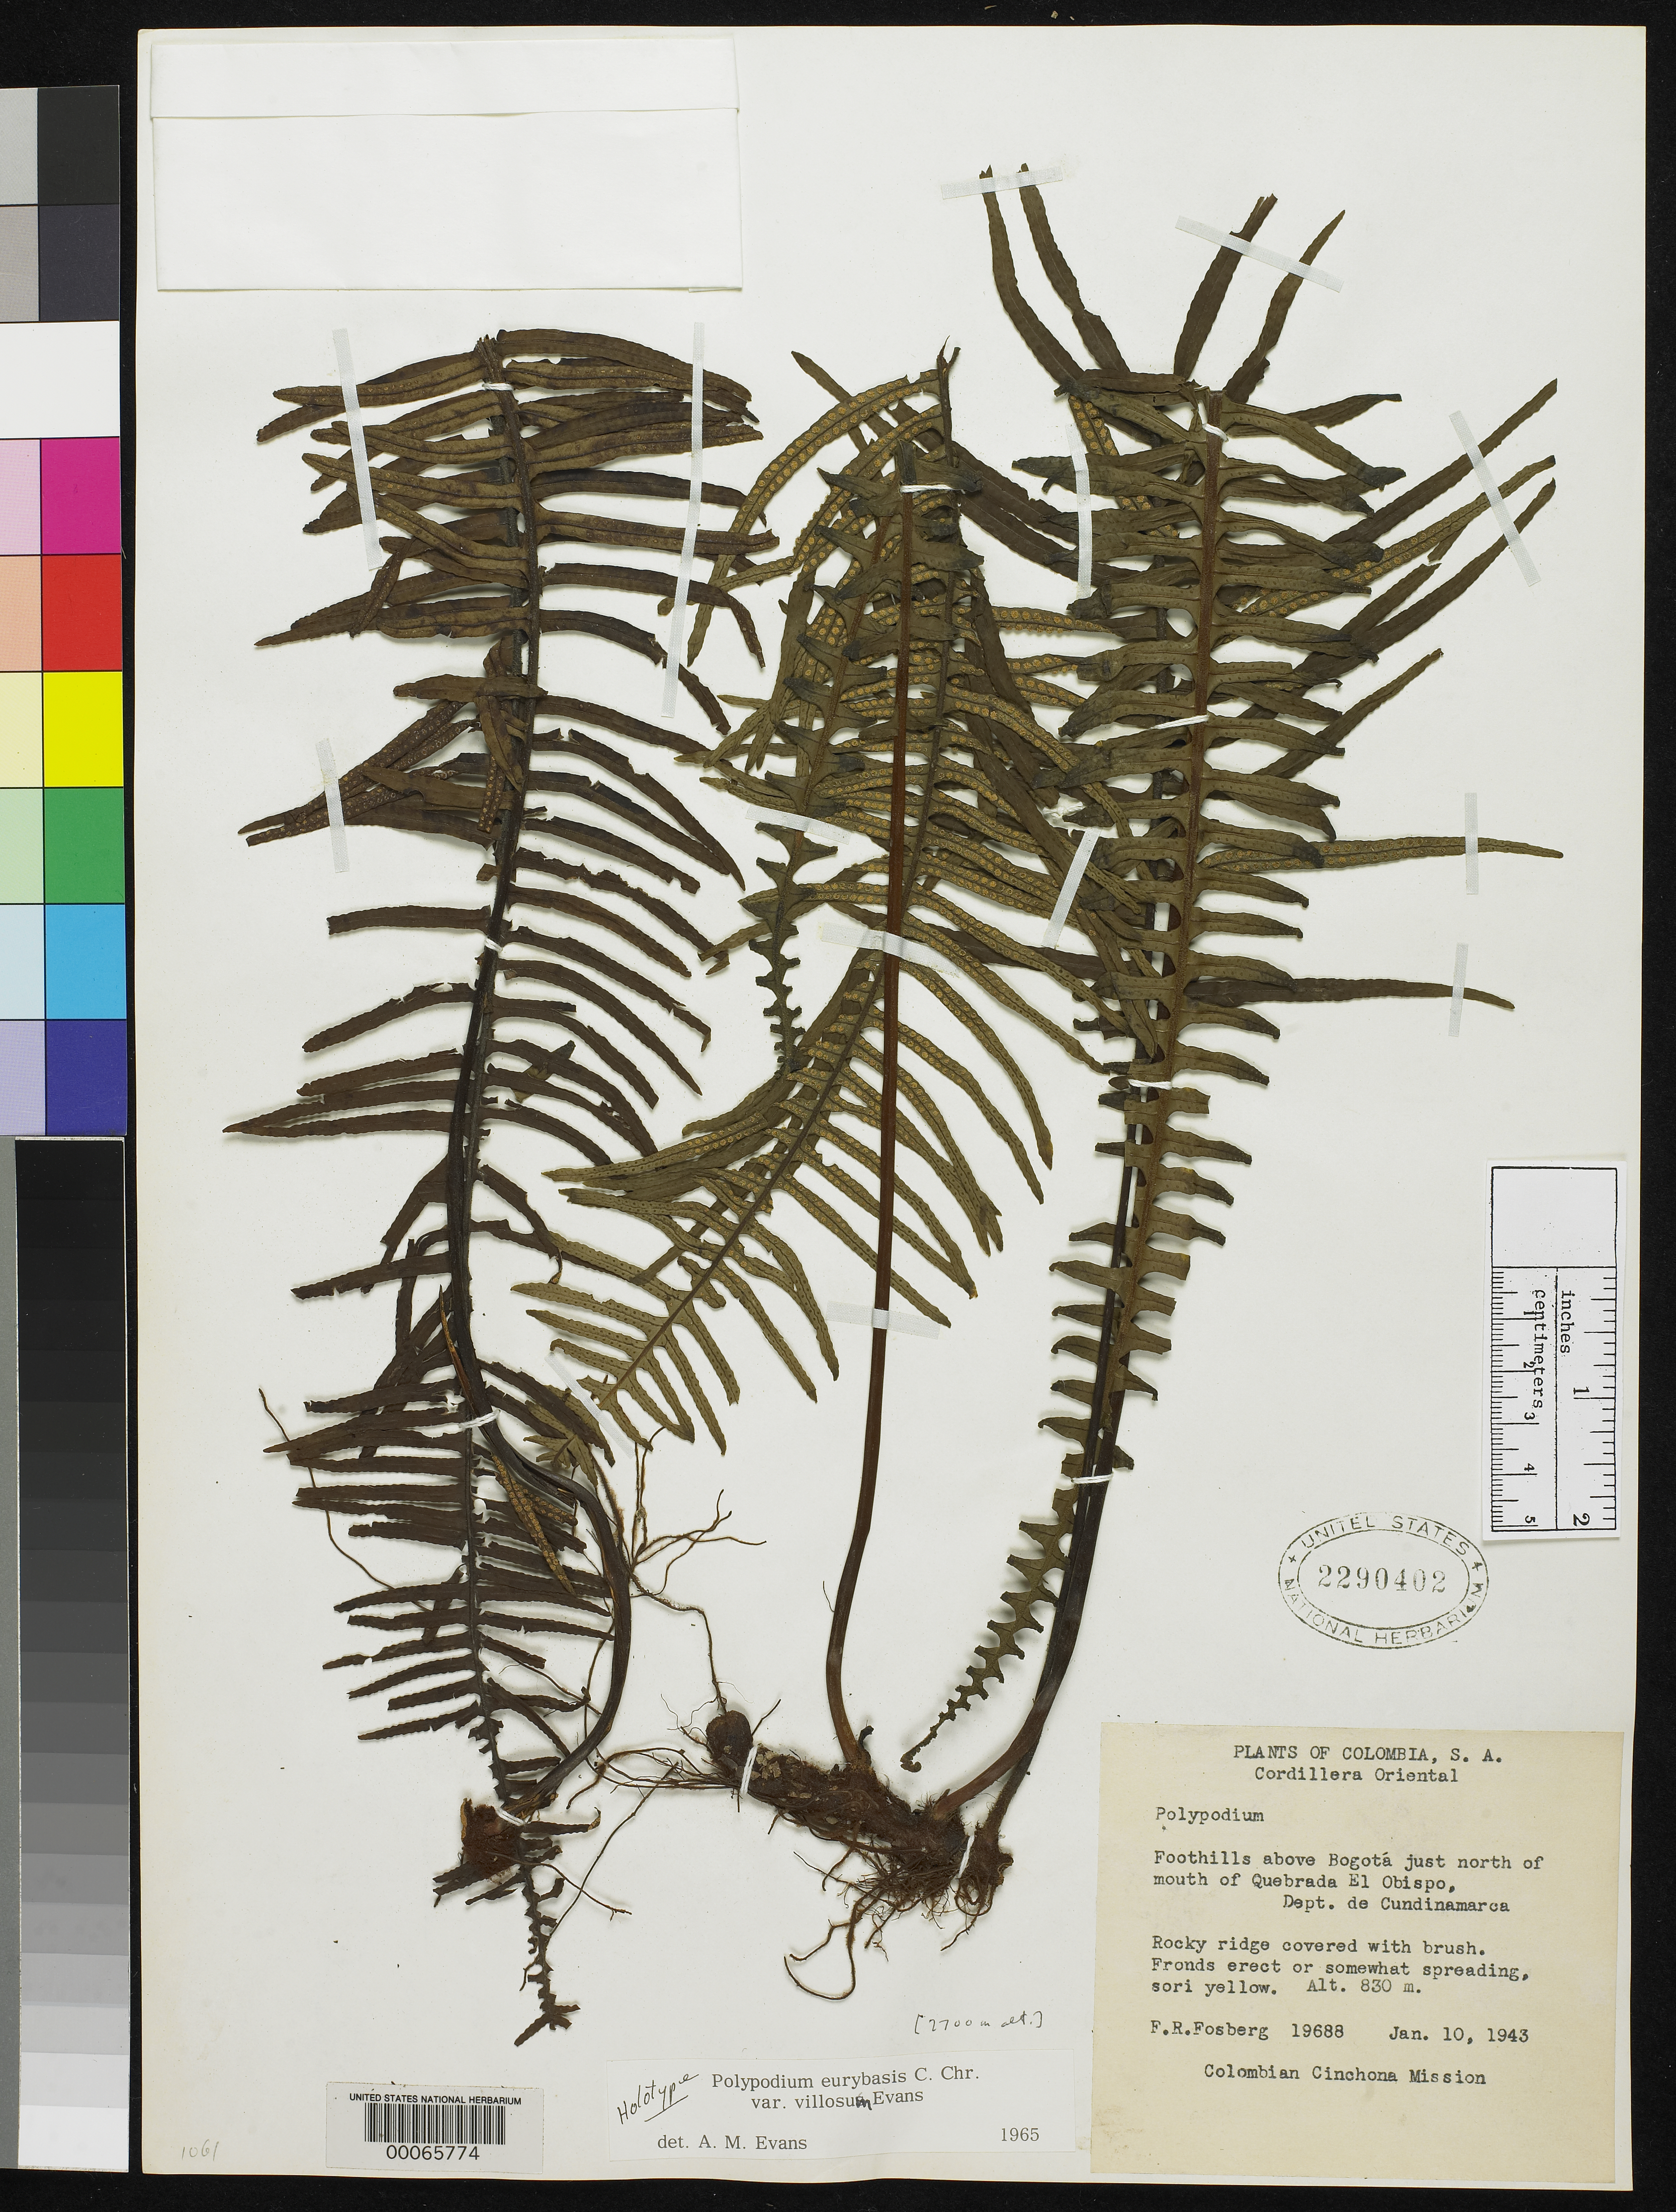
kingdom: Plantae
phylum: Tracheophyta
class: Polypodiopsida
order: Polypodiales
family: Polypodiaceae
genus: Polypodium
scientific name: Polypodium eurybasis var. villosum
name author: A.M. Evans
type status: Holotype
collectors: F. R. Fosberg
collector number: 19688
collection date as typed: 10 Jan 1943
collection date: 1943-01-10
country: Colombia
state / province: Cundinamarca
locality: Cordillera Oriental. Foothills above Bogotá just north of mouth of Quebrada El Obispo, Dept. de Cundinamarca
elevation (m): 830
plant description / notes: "2700 m alt." annotated on sheet (both protologue & label cite 830 m).; Protologue (erronously) cites holotype as "US 2290492".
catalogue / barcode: US 2290402